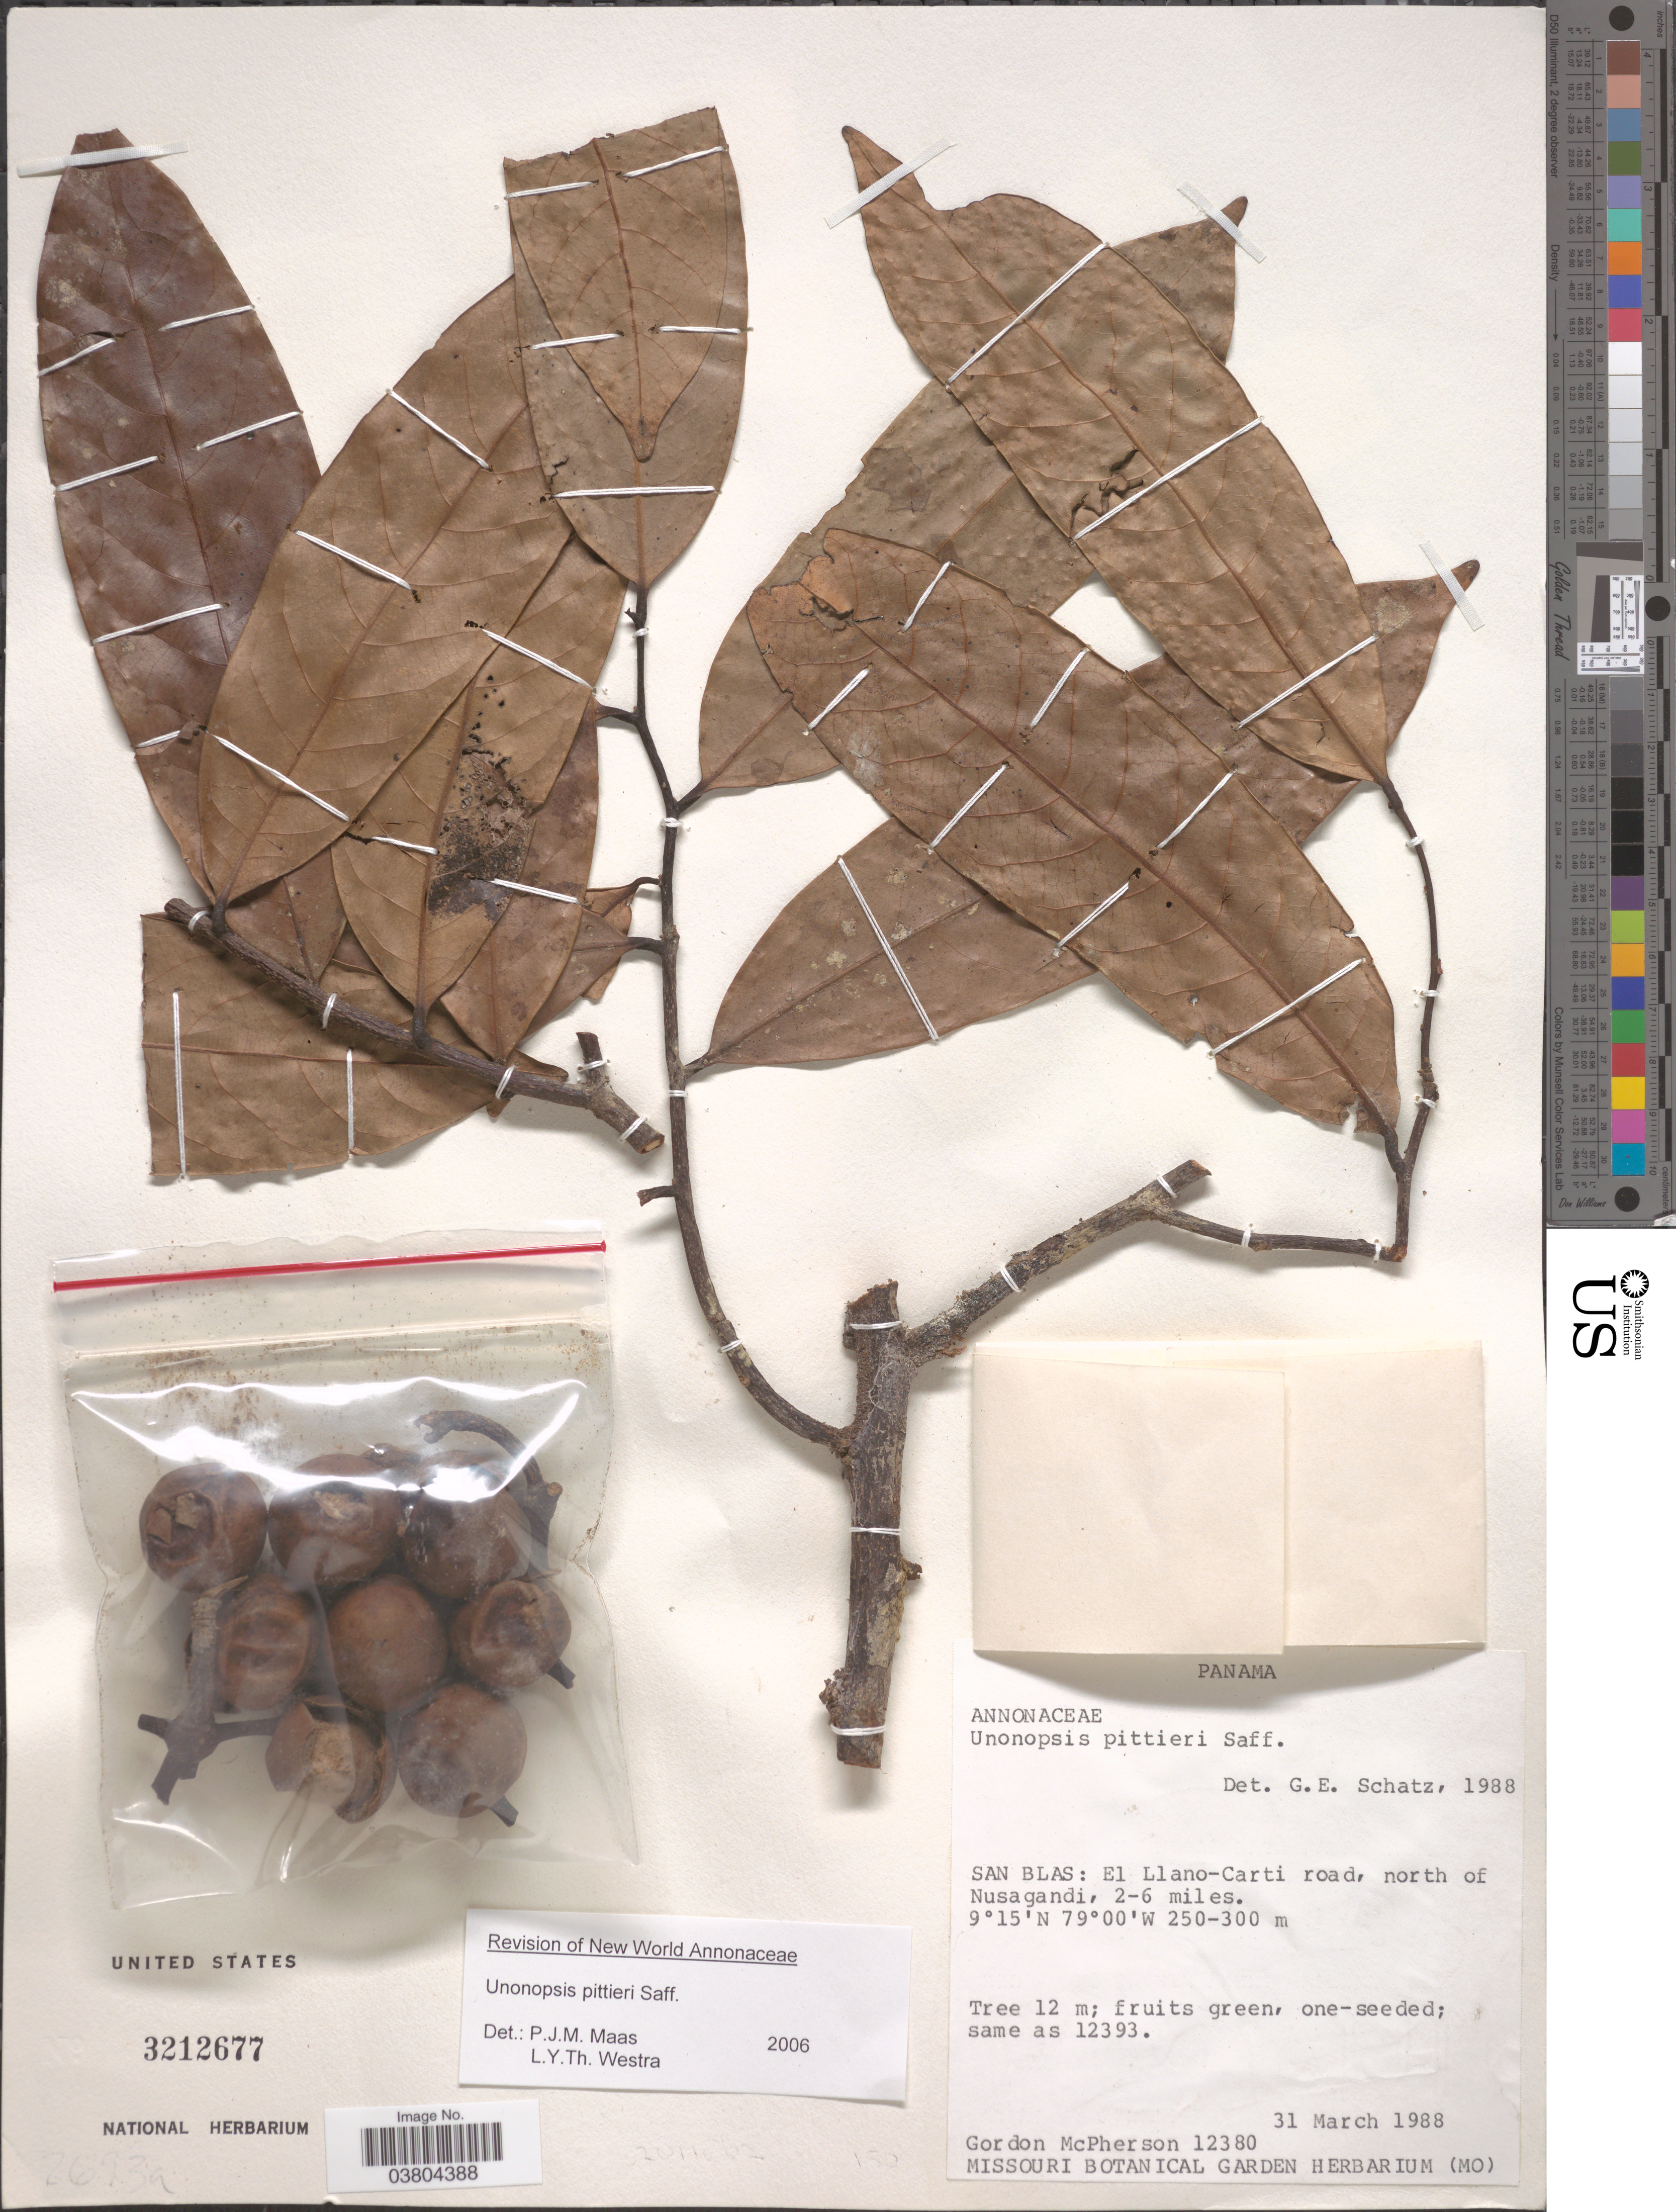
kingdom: Plantae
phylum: Tracheophyta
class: Magnoliopsida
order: Magnoliales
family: Annonaceae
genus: Unonopsis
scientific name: Unonopsis pittieri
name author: Saff.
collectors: G. D. McPherson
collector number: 12380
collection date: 1988-03-31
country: Panama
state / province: Kuna Yala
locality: San Blas: El Llano-Carti road, north of Nusagandi, 2-6 miles.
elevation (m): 250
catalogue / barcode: US 3212677